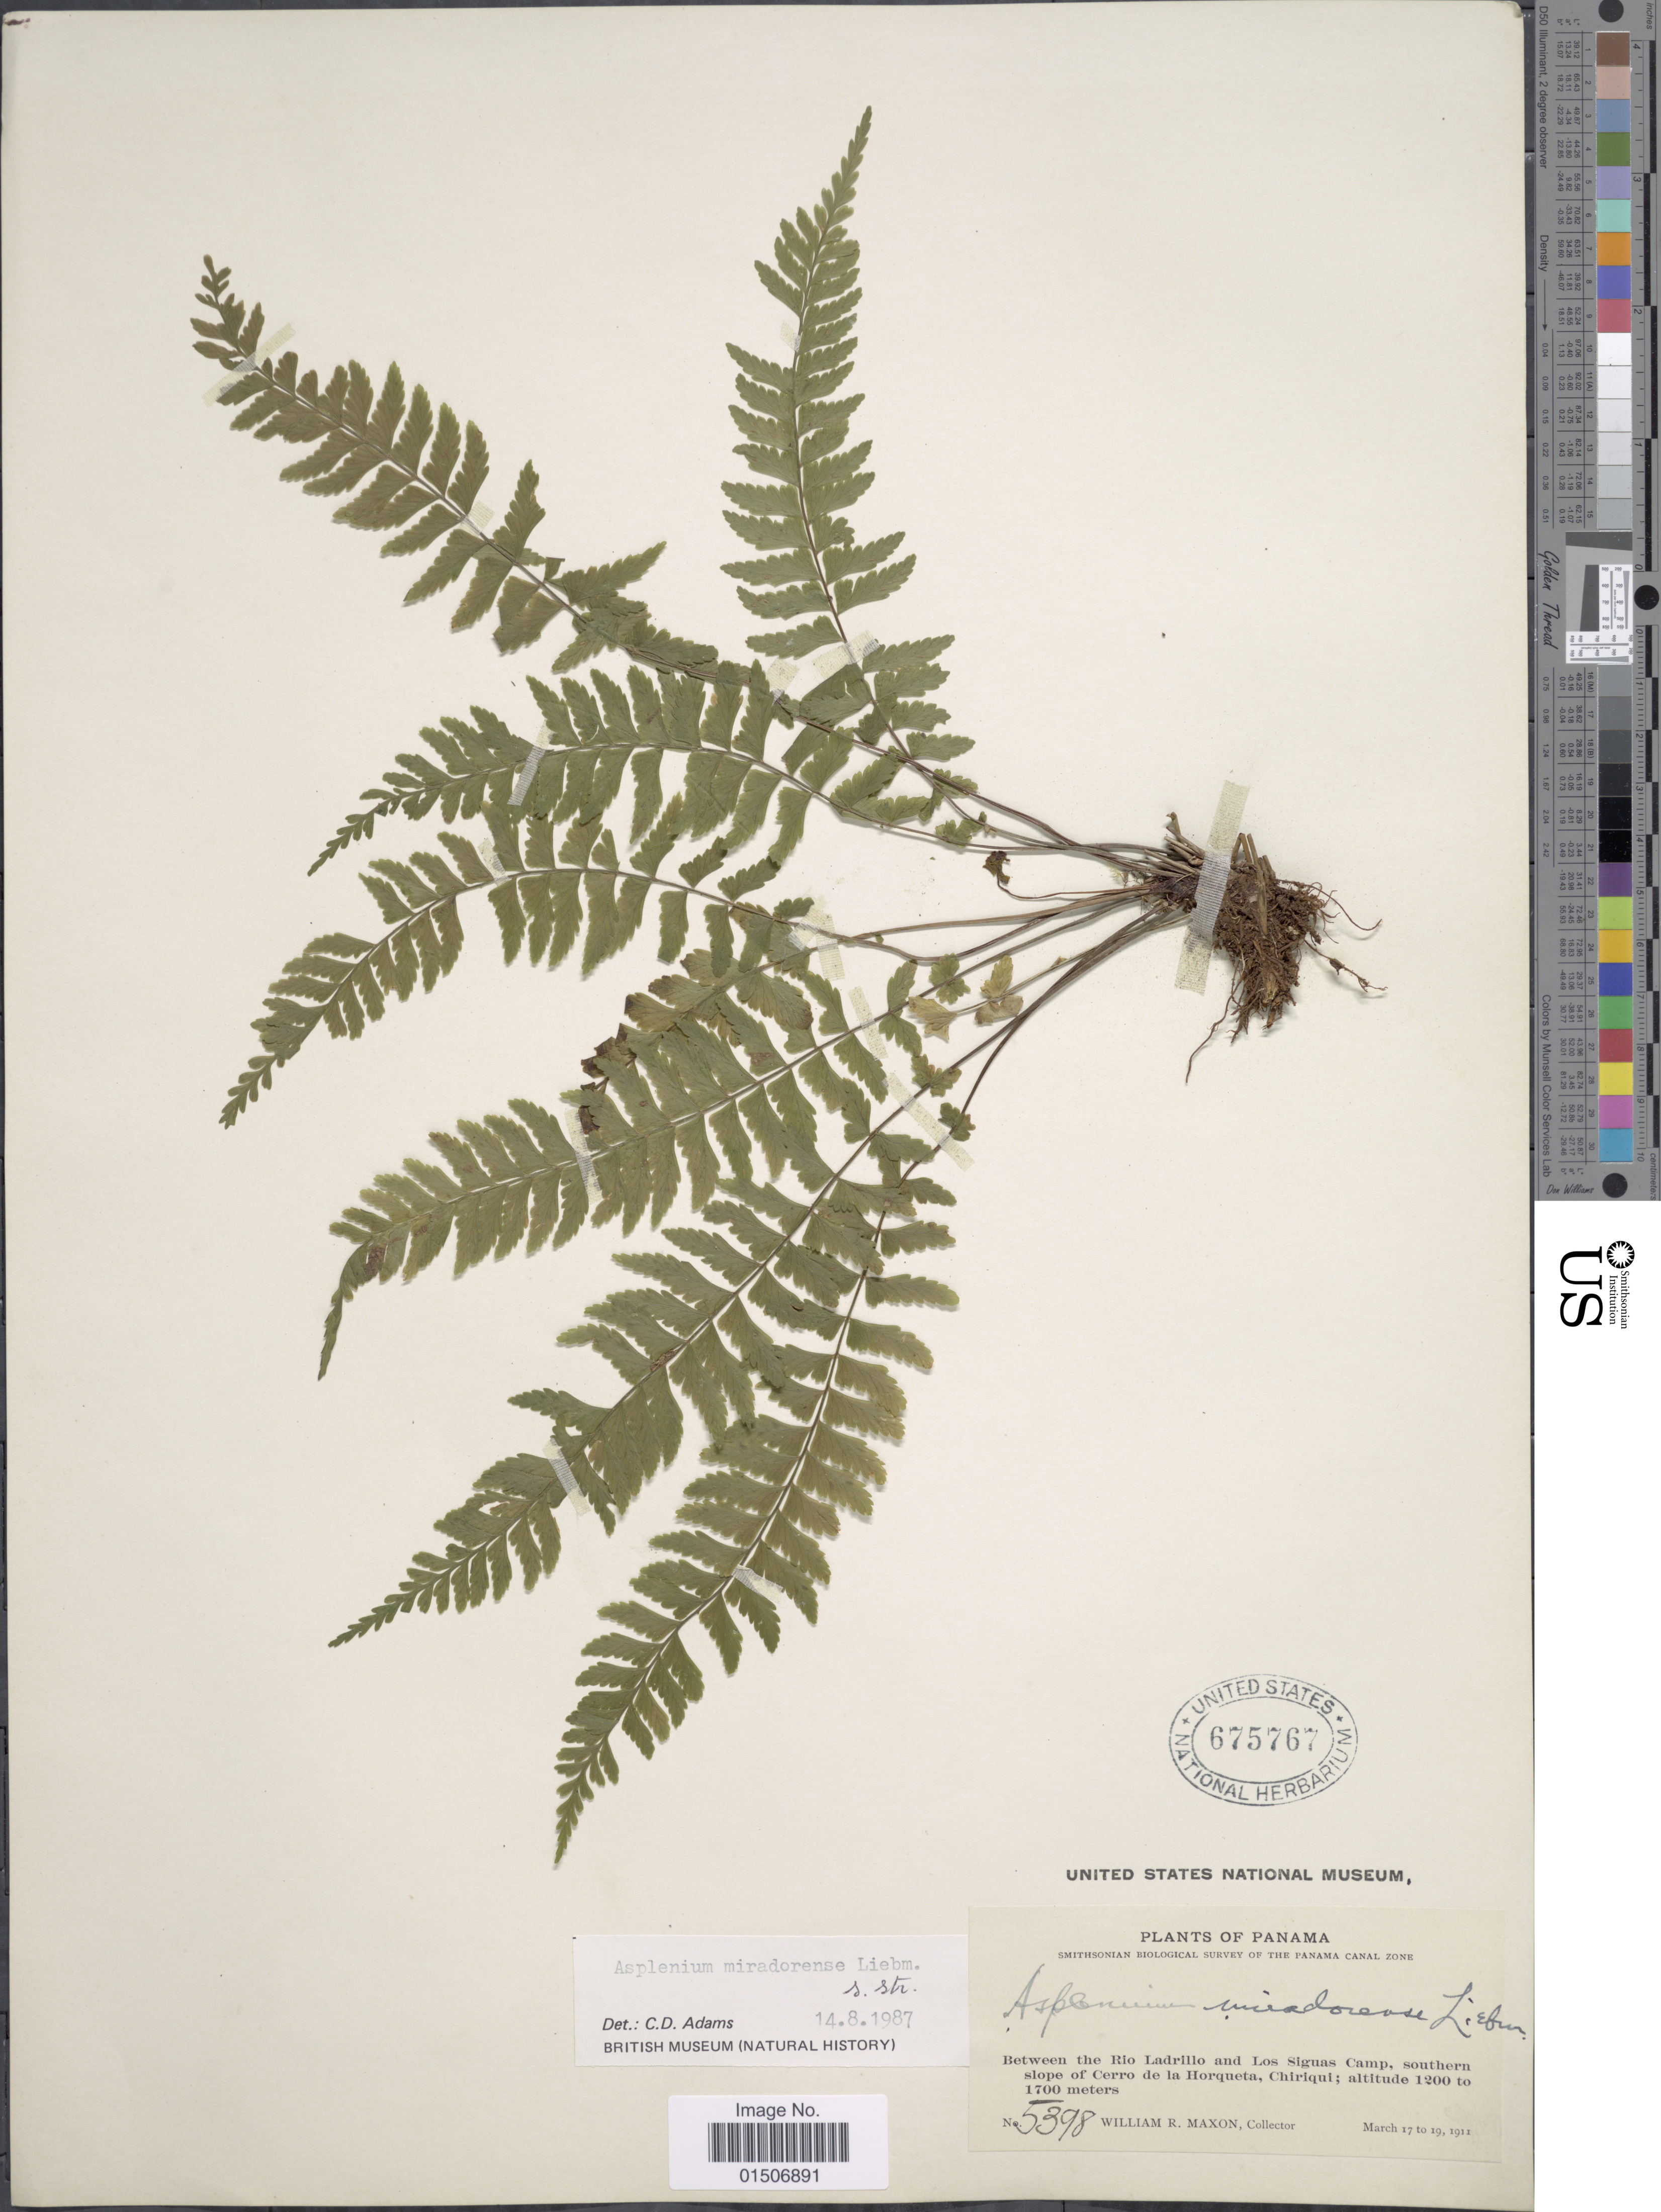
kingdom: Plantae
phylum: Tracheophyta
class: Polypodiopsida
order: Polypodiales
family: Aspleniaceae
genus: Asplenium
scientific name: Asplenium miradorense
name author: Liebm.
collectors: W. R. Maxon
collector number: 5398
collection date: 1911-03-17/1911-03-19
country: Panama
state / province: Chiriqui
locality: Between the Rio Ladrillo and Los Siguas Camp, southern slope of Cerro de la Horqueta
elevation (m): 1200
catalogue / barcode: US 675767